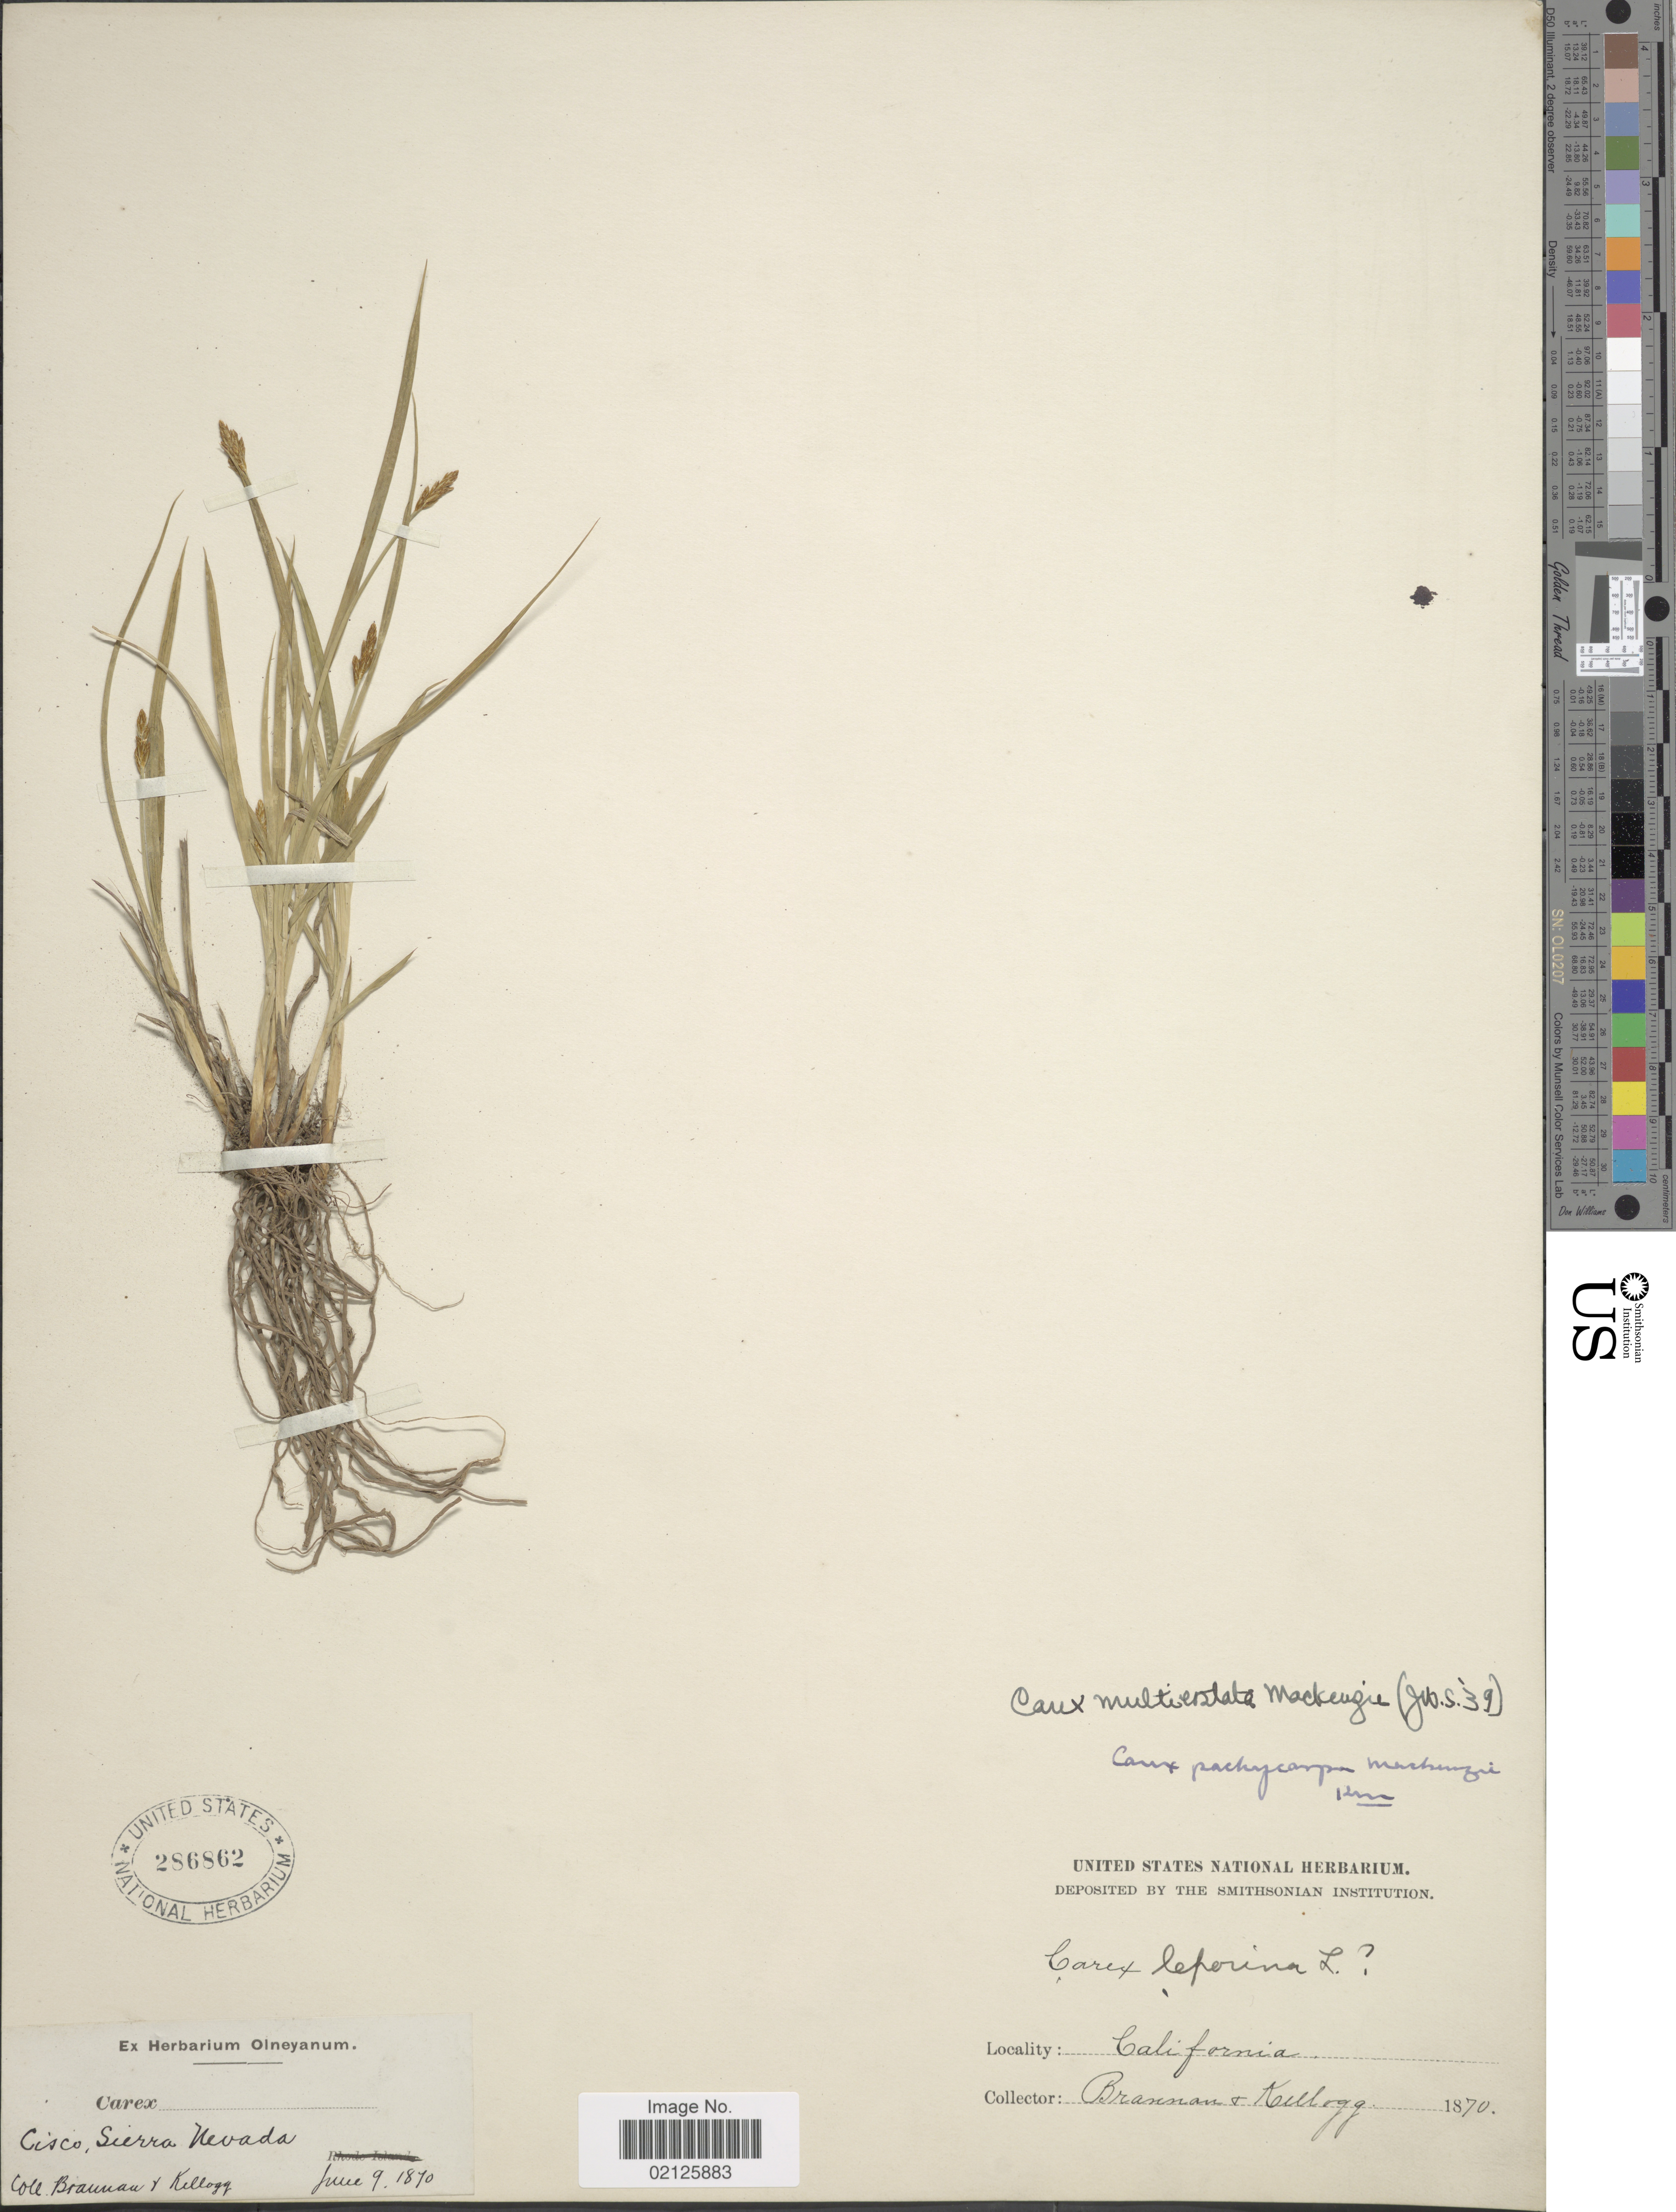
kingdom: Plantae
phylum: Tracheophyta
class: Liliopsida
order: Poales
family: Cyperaceae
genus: Carex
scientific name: Carex multicostata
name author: Mack.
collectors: Brannon & -- Kellogg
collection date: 1870-06-09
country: United States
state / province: California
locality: Cisco, Sierra Nevada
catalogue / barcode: US 286862